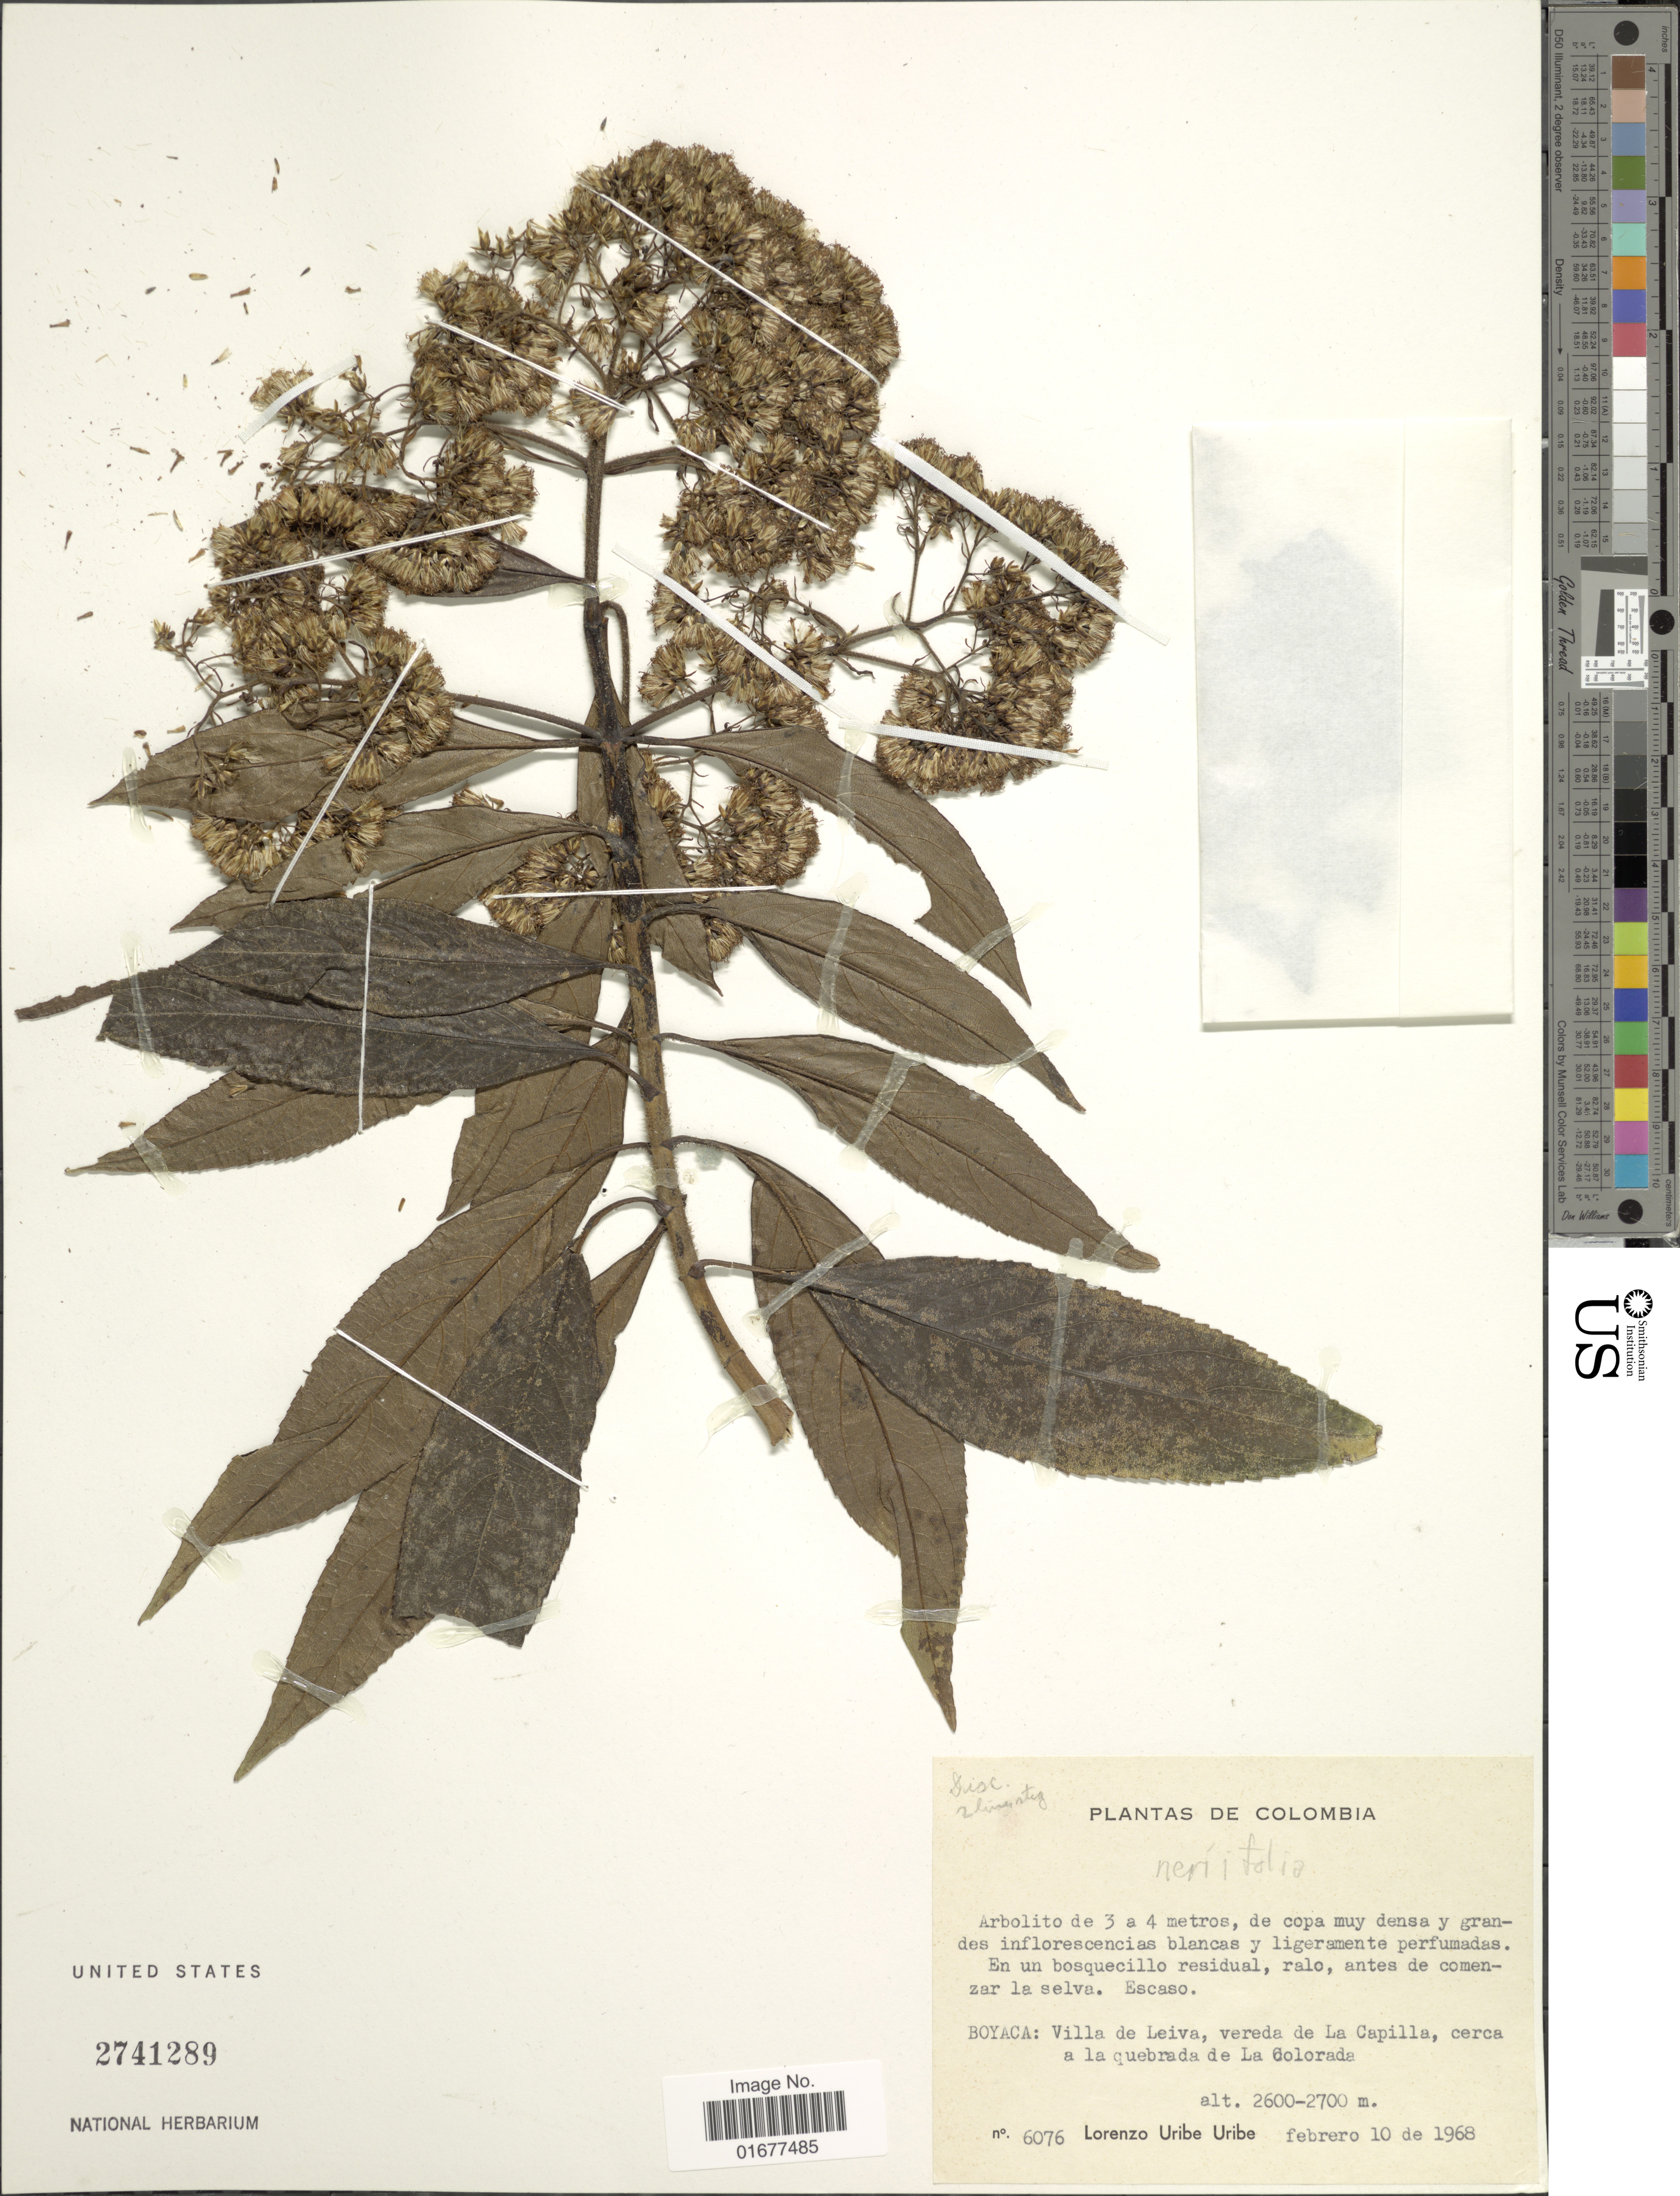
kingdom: Plantae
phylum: Tracheophyta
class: Magnoliopsida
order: Asterales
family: Asteraceae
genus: Ageratina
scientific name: Ageratina neriifolia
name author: (B.L. Rob.) R.M. King & H. Rob.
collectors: L. Uribe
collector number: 6076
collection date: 1968-02-10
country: Colombia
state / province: Boyacá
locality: Villa de Leiva, vereda de La Capilla, cerca a la quebrada de la Colorada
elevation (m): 2600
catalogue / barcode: US 2741289